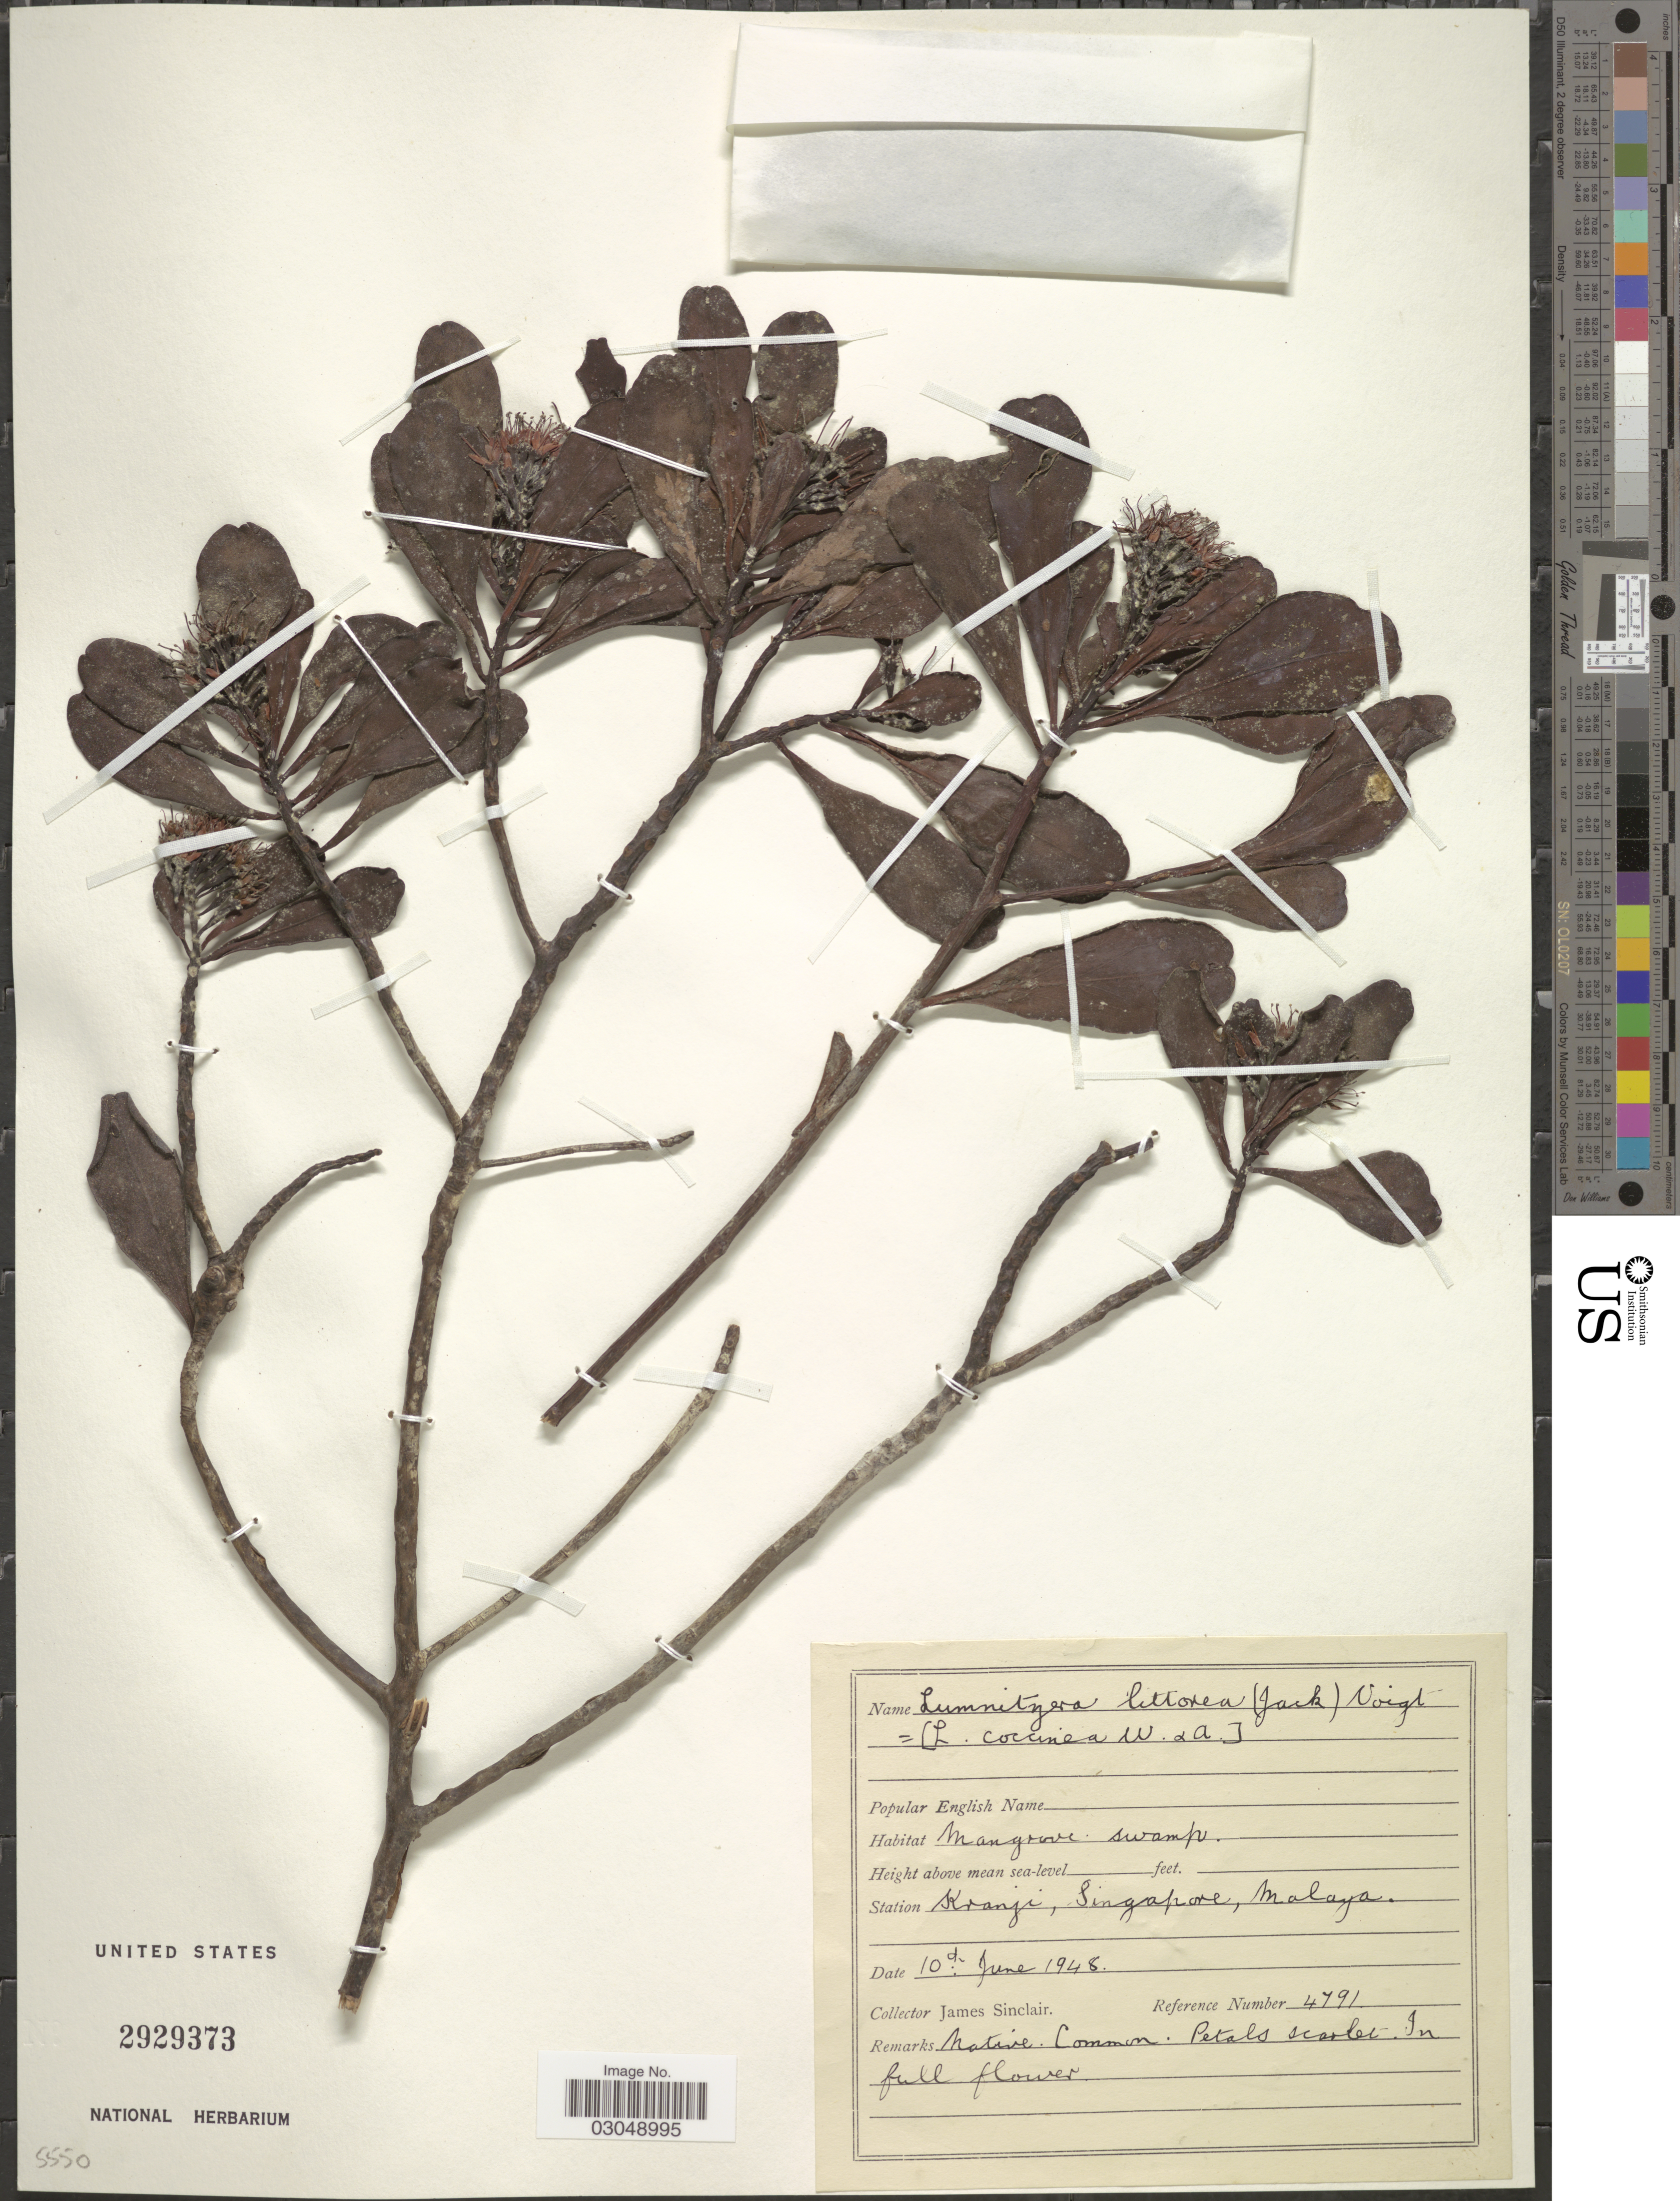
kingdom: Plantae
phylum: Tracheophyta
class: Magnoliopsida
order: Myrtales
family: Combretaceae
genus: Lumnitzera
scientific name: Lumnitzera coccinea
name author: Wight & Arn.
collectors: J. Sinclair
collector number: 4791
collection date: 1948-06-10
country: Singapore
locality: Kranji, Malaya.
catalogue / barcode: US 2929373